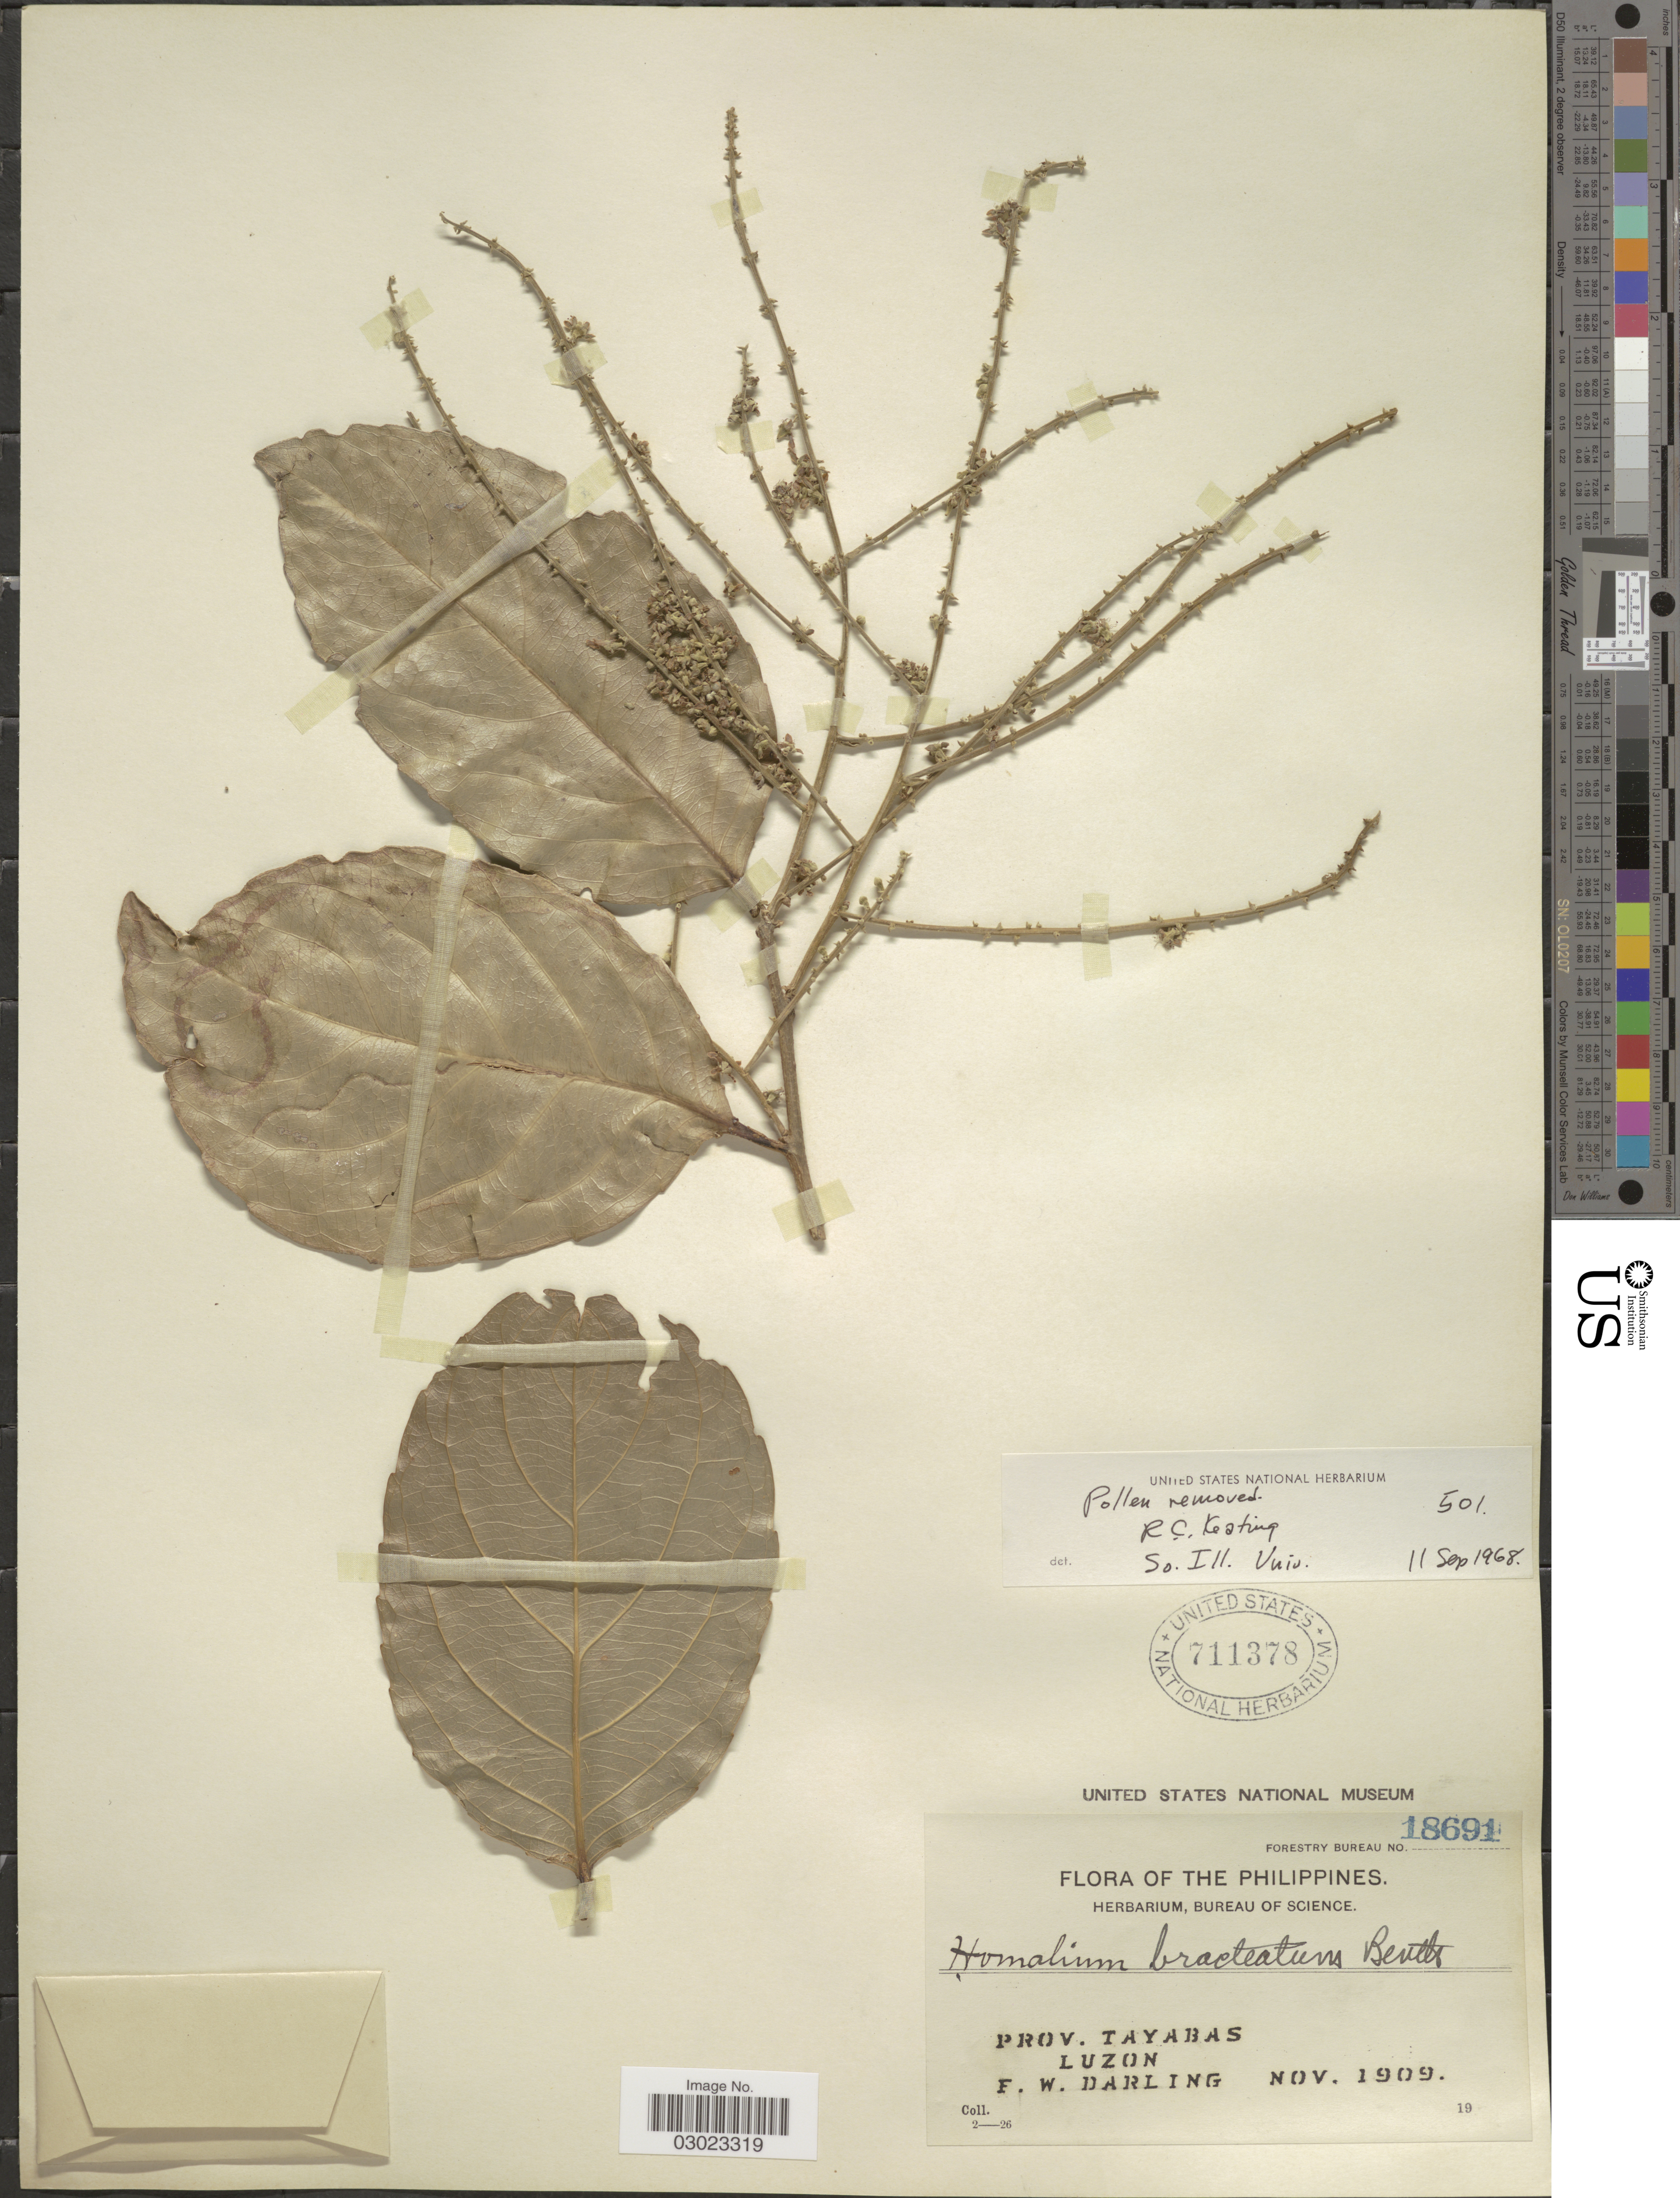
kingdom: Plantae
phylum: Tracheophyta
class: Magnoliopsida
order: Malpighiales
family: Salicaceae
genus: Homalium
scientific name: Homalium bracteatum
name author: Benth.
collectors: F. Darling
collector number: Forestry Bureau 18691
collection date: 1909-11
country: Philippines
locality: Prov. of Tayabas, Luzon.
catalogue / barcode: US 711378